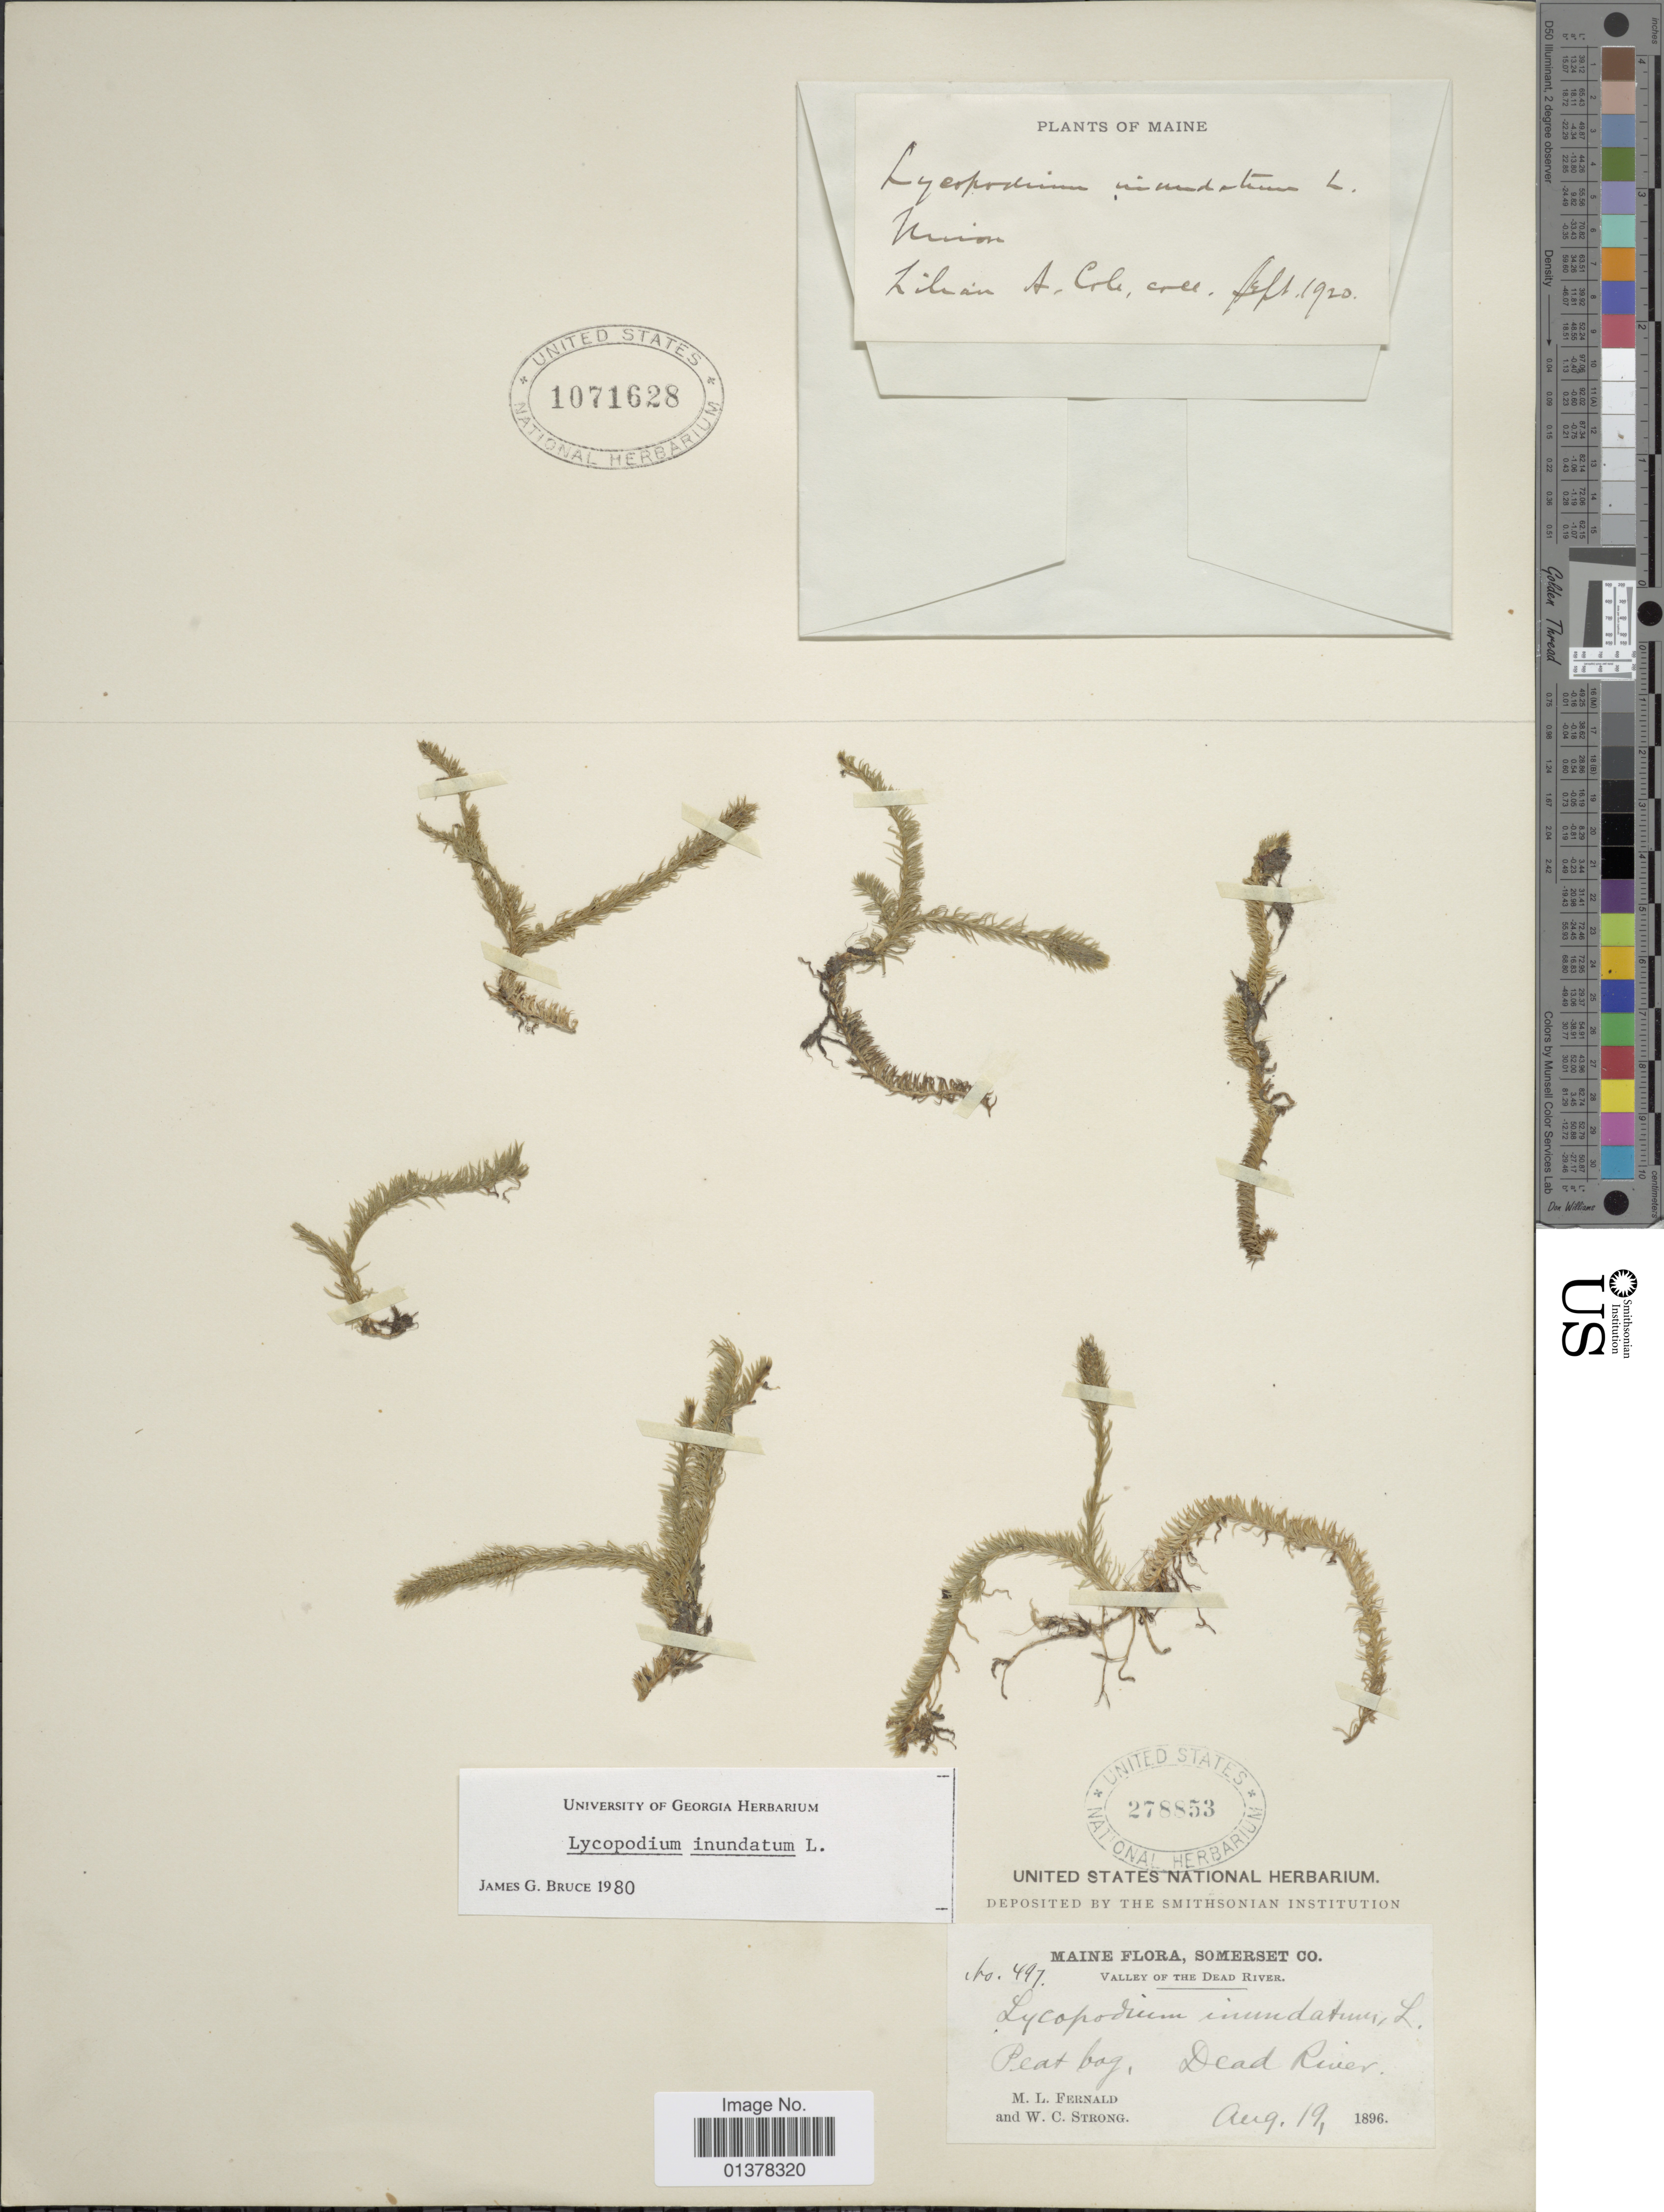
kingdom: Plantae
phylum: Tracheophyta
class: Lycopodiopsida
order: Lycopodiales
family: Lycopodiaceae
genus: Lycopodiella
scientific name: Lycopodiella inundata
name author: (L.) Holub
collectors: M. L. Fernald & W. C. Strong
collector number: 497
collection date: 1896-08-19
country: United States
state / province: Maine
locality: Somerset Co., Valley of the dead river, peat bog, dead river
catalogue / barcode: US 278853